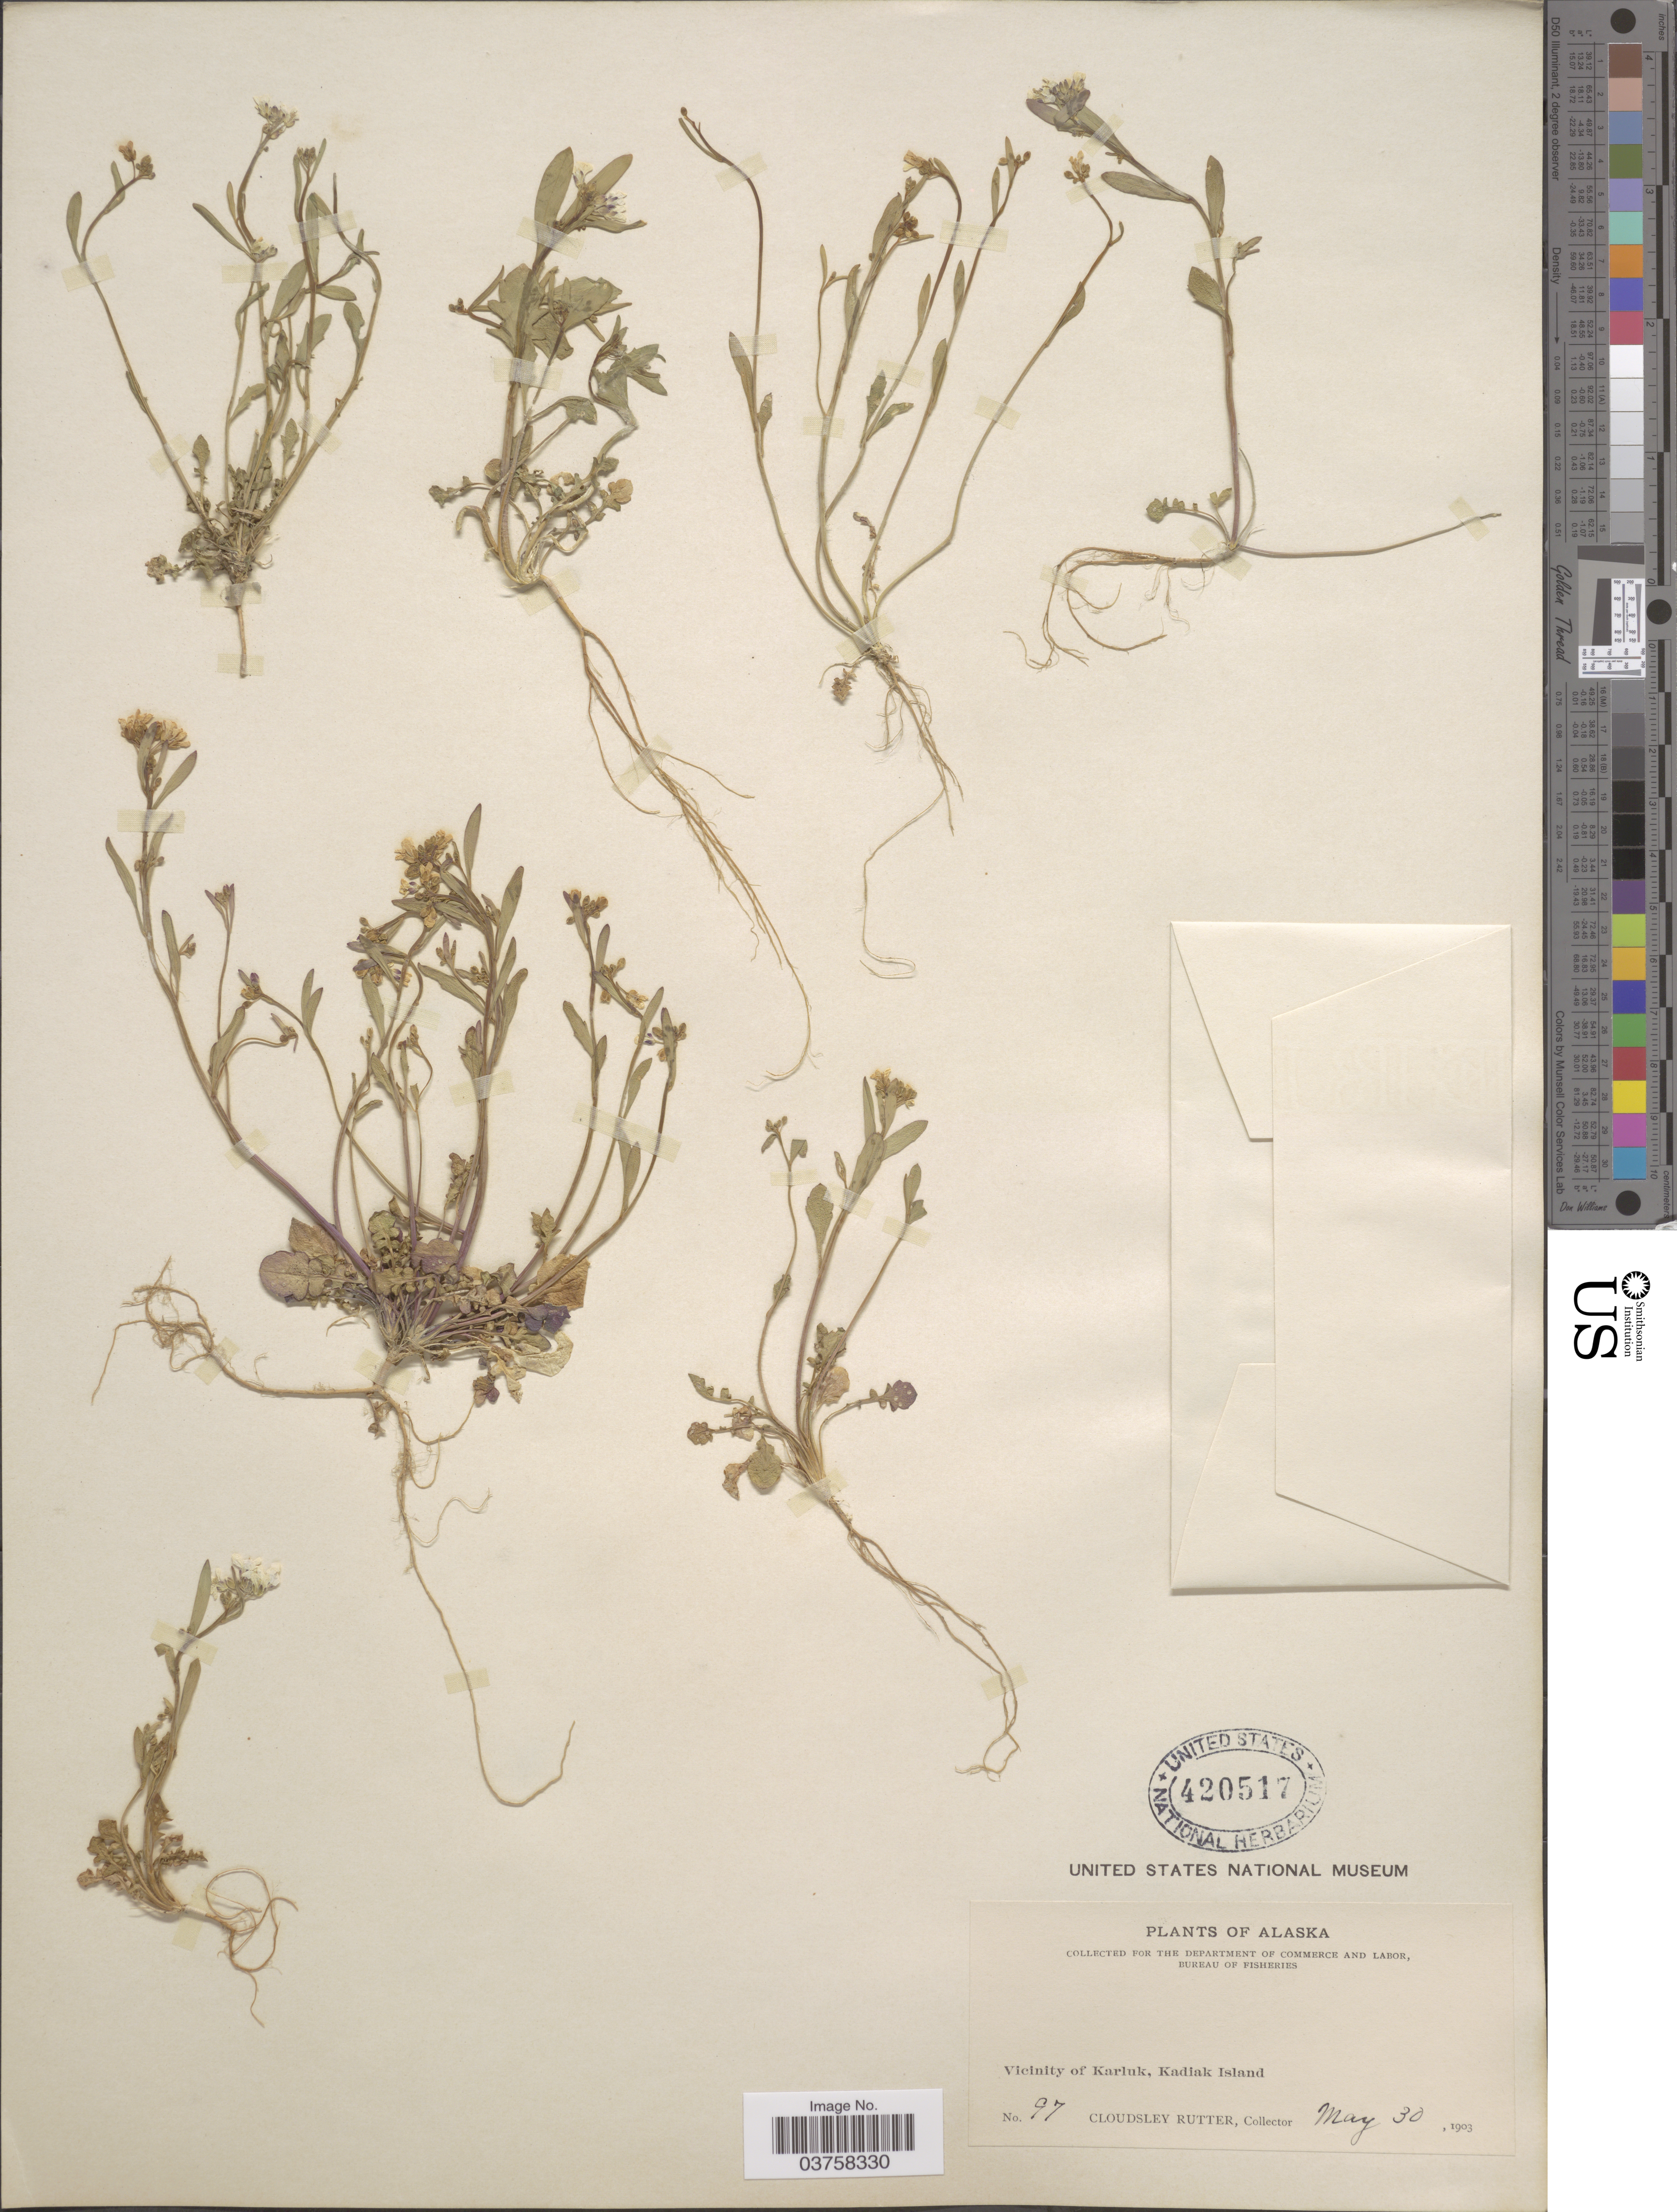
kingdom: Plantae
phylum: Tracheophyta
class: Magnoliopsida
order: Brassicales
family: Brassicaceae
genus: Arabidopsis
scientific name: Arabidopsis lyrata subsp. kamchatica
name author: (Fisch. ex DC.) O'Kane & Al-Shehbaz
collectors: C. Rutter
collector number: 97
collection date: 1903-05-30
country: United States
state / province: Alaska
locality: Vicinity of Karluk, Kadiak Island.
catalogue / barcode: US 420517